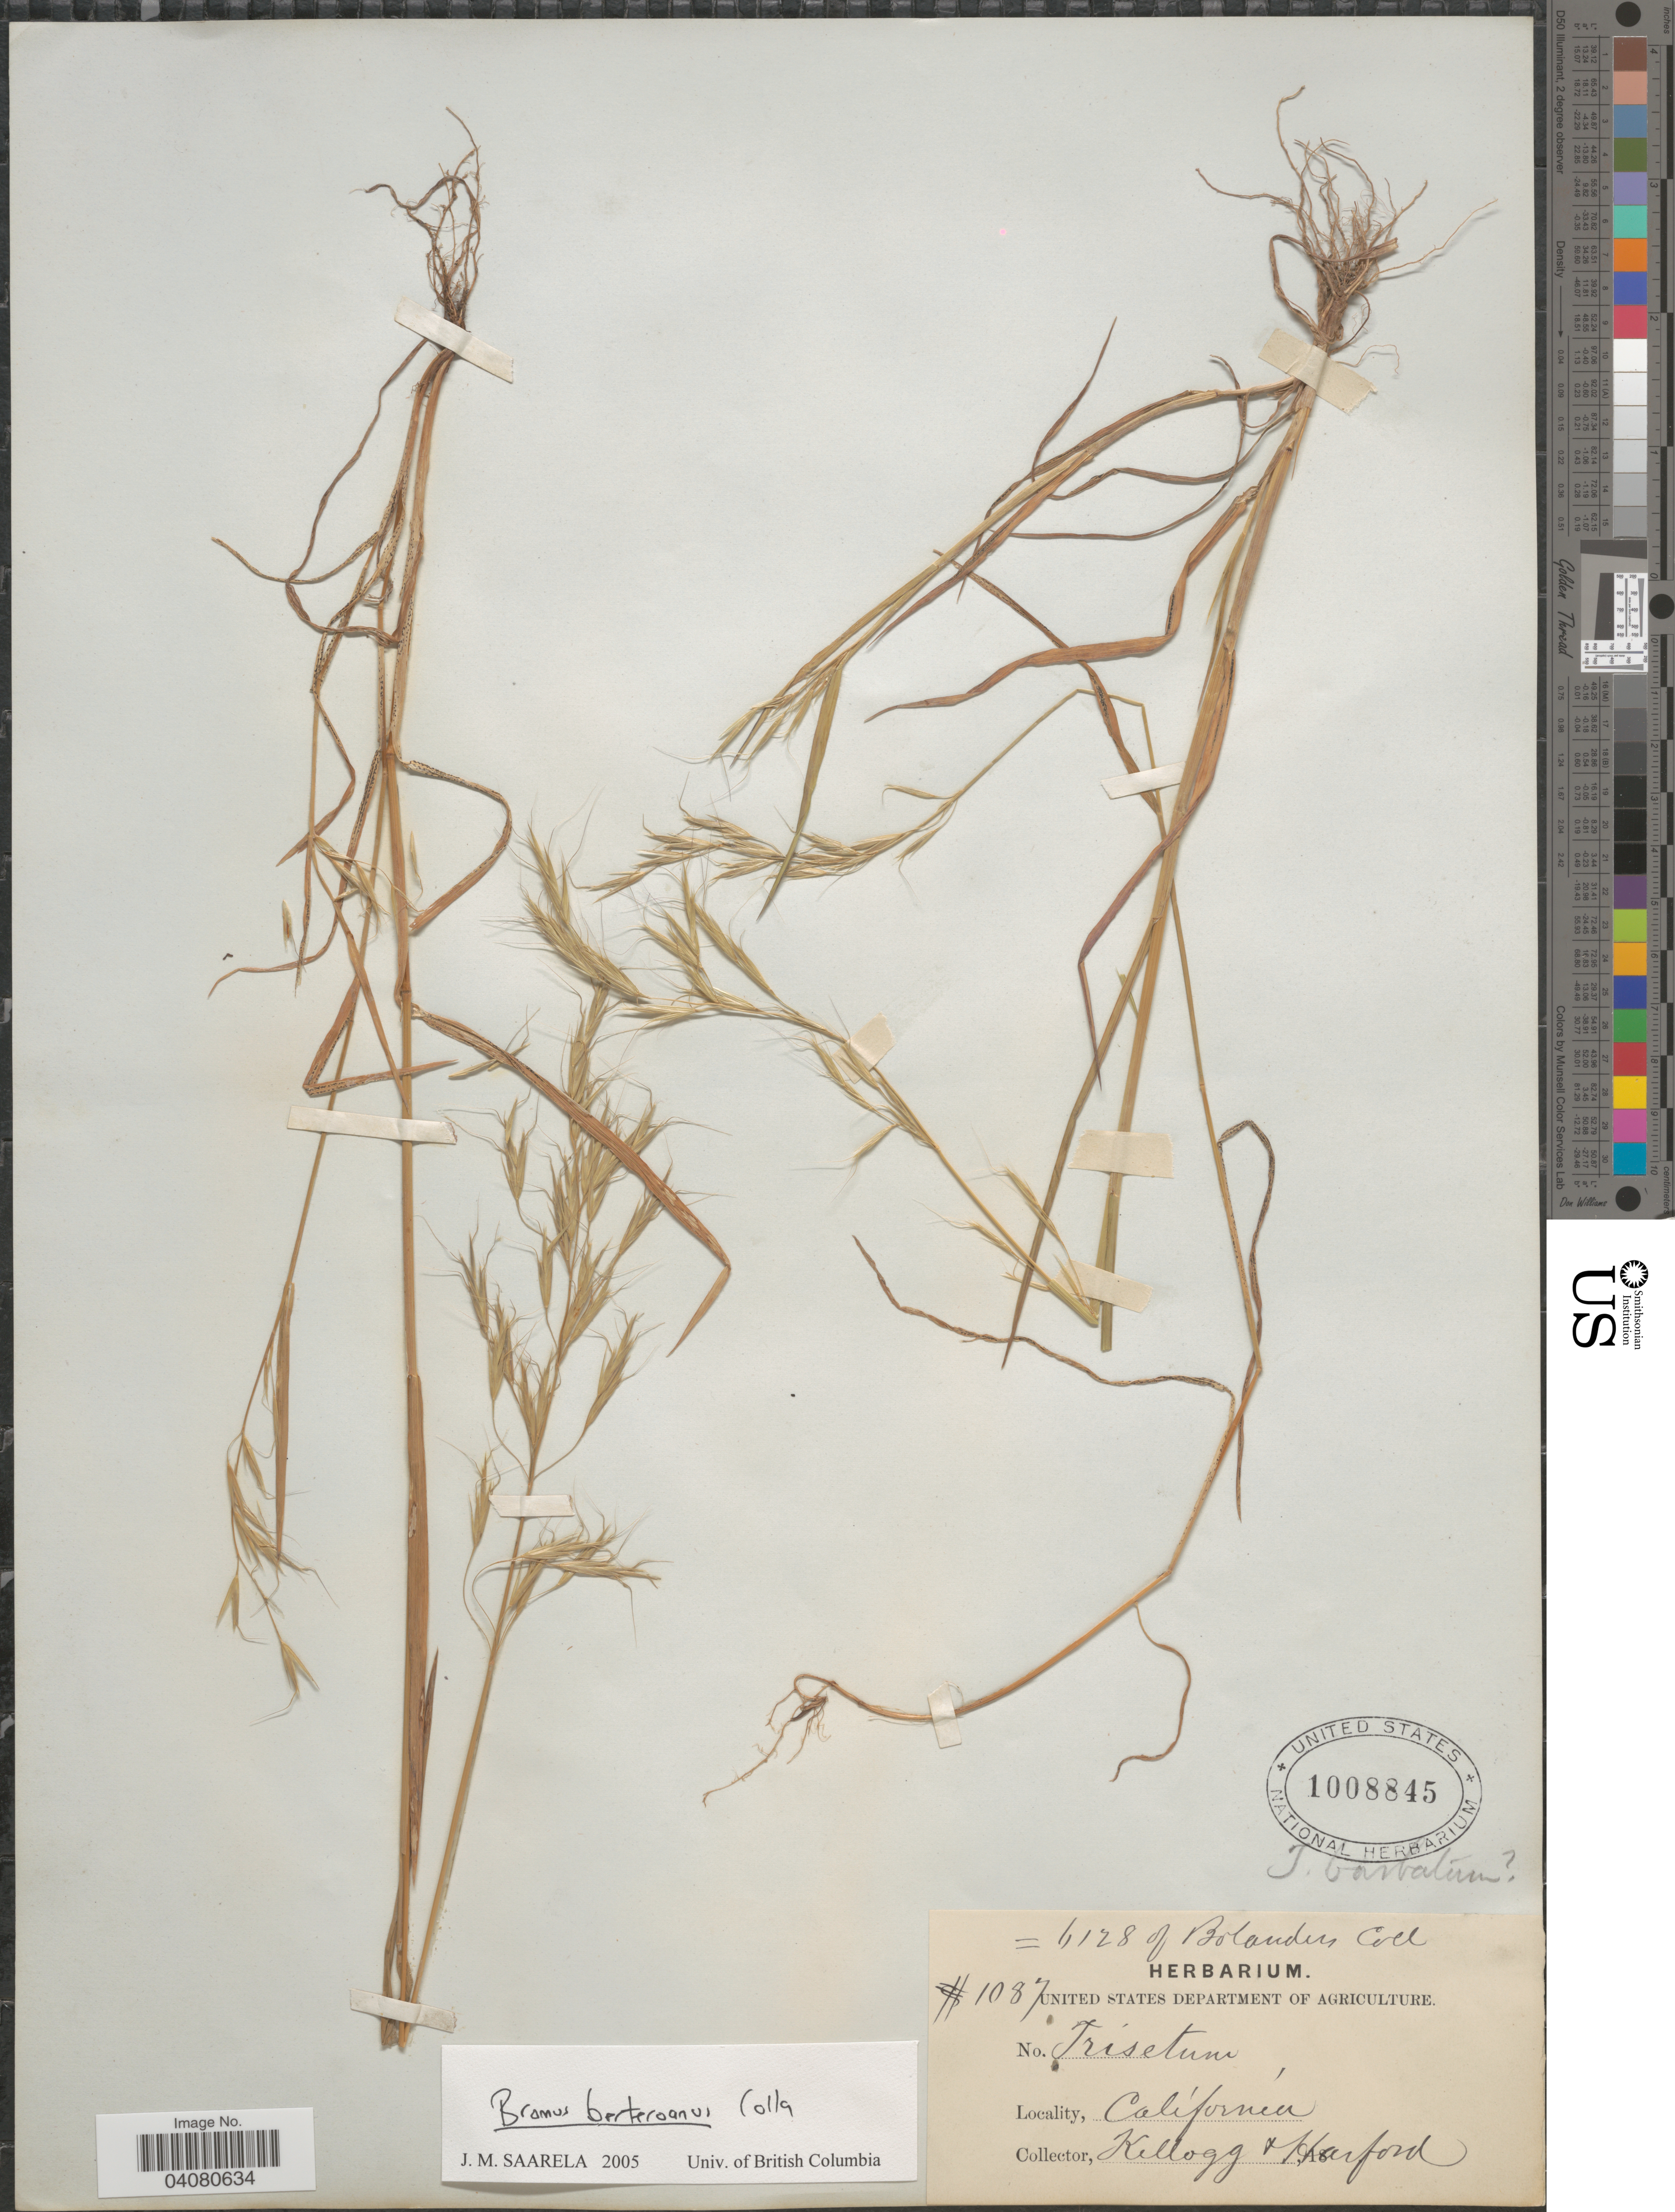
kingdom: Plantae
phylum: Tracheophyta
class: Liliopsida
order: Poales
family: Poaceae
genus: Bromus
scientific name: Bromus berteroanus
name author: Colla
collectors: -- Kellogg & Harford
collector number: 1087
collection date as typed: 18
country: United States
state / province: California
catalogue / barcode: US 1008845